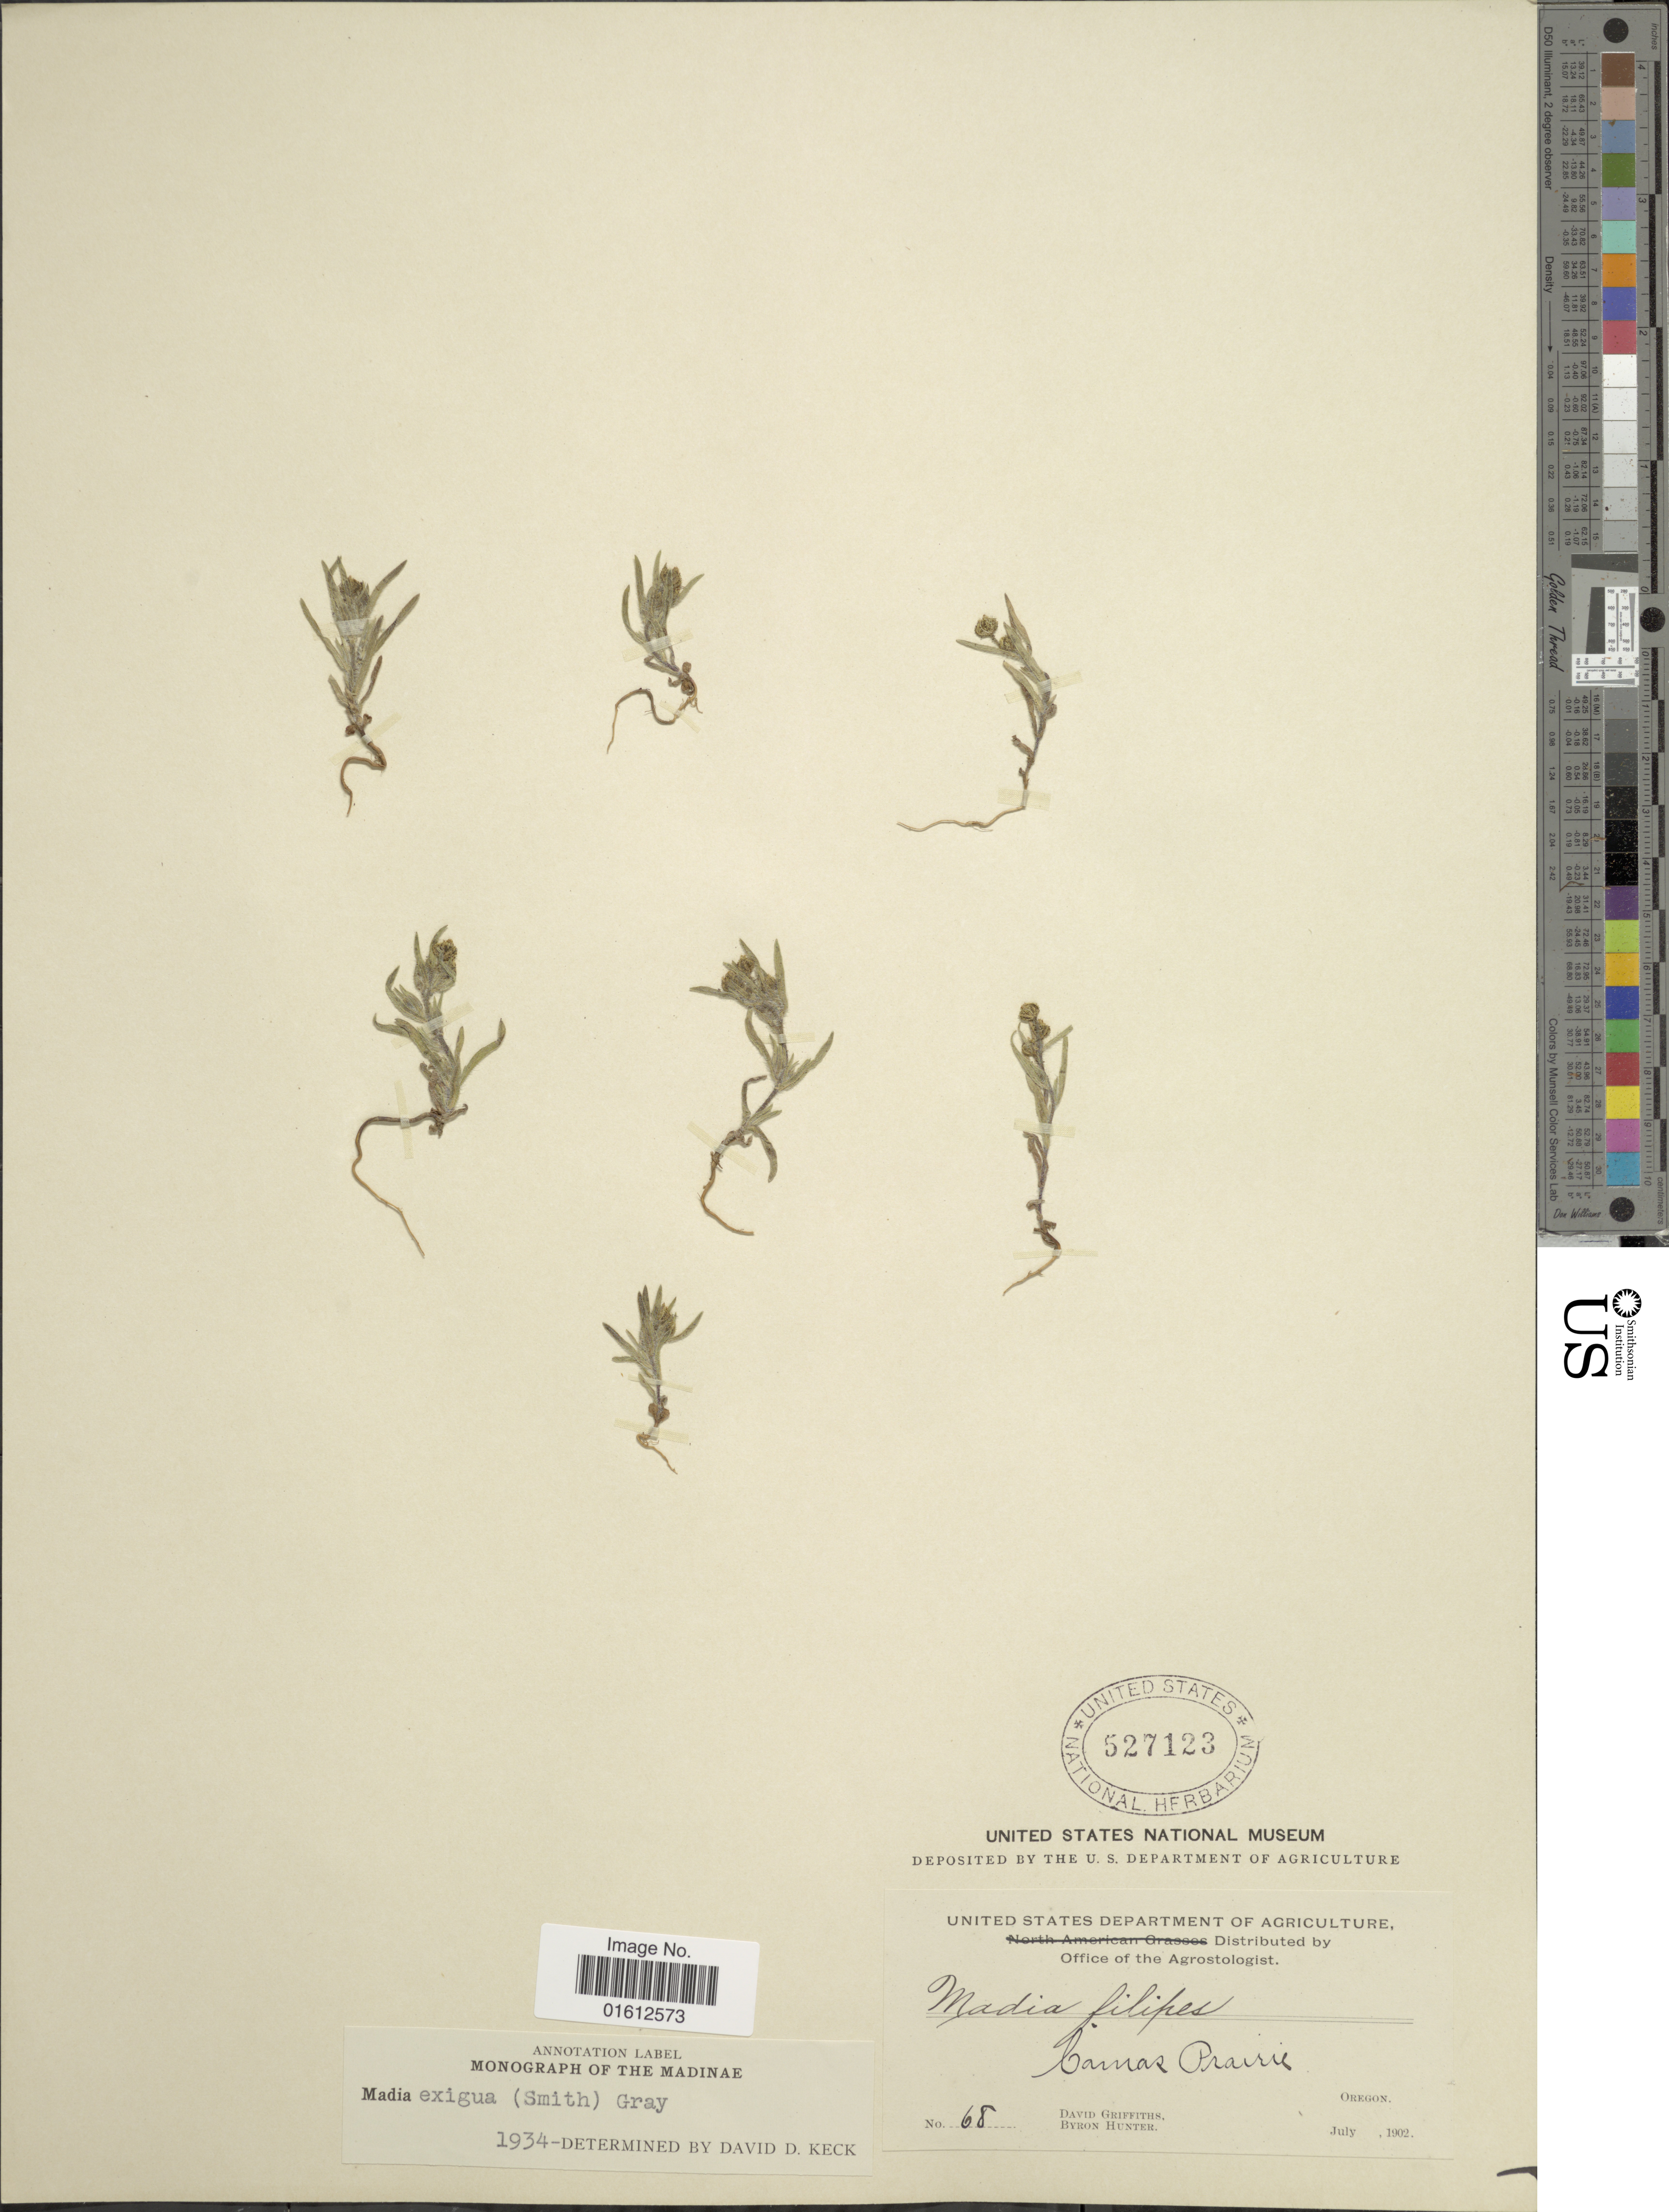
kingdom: Plantae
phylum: Tracheophyta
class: Magnoliopsida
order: Asterales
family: Asteraceae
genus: Madia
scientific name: Madia exigua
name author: (Sm.) A. Gray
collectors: D. Griffiths & B. Hunter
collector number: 68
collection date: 1902-07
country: United States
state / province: Oregon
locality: Carnas Prairie.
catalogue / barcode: US 527123